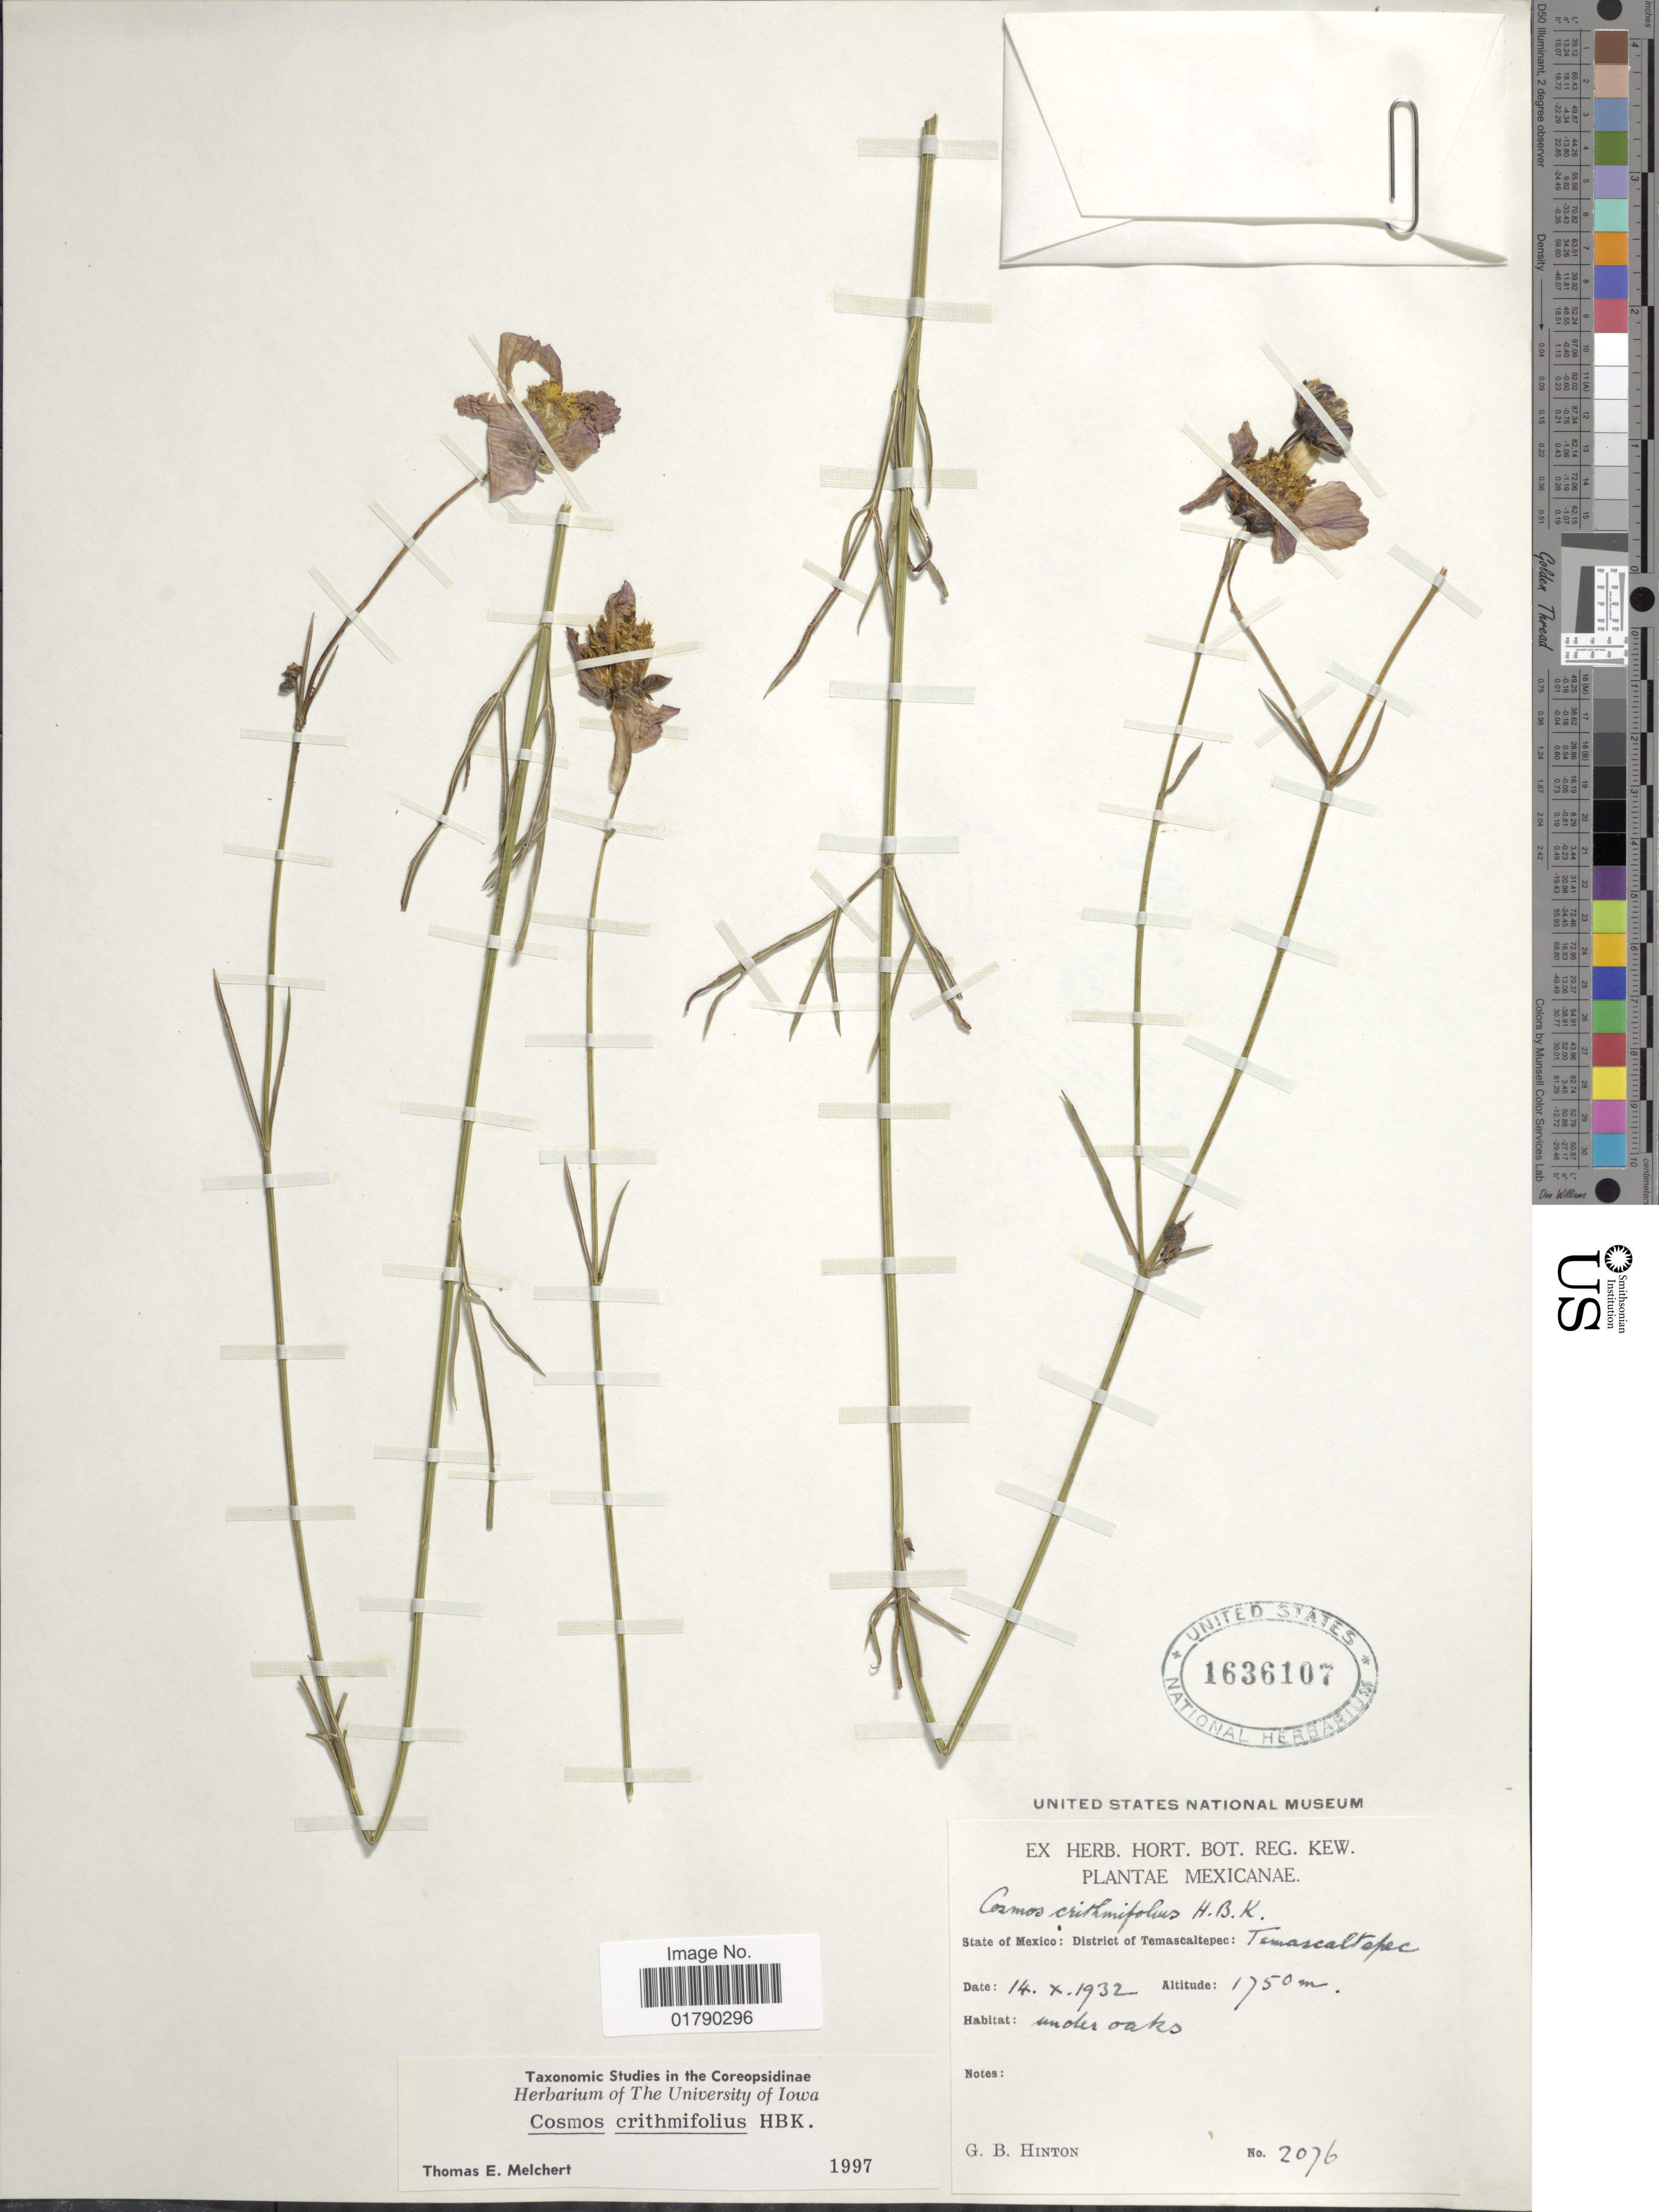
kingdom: Plantae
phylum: Tracheophyta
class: Magnoliopsida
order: Asterales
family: Asteraceae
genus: Cosmos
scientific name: Cosmos crithmifolius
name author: Kunth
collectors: G. B. Hinton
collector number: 2076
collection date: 1932-10-14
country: Mexico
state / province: México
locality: District of Temascaltepec, Temascaltepec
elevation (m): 1750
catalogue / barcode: US 1636107